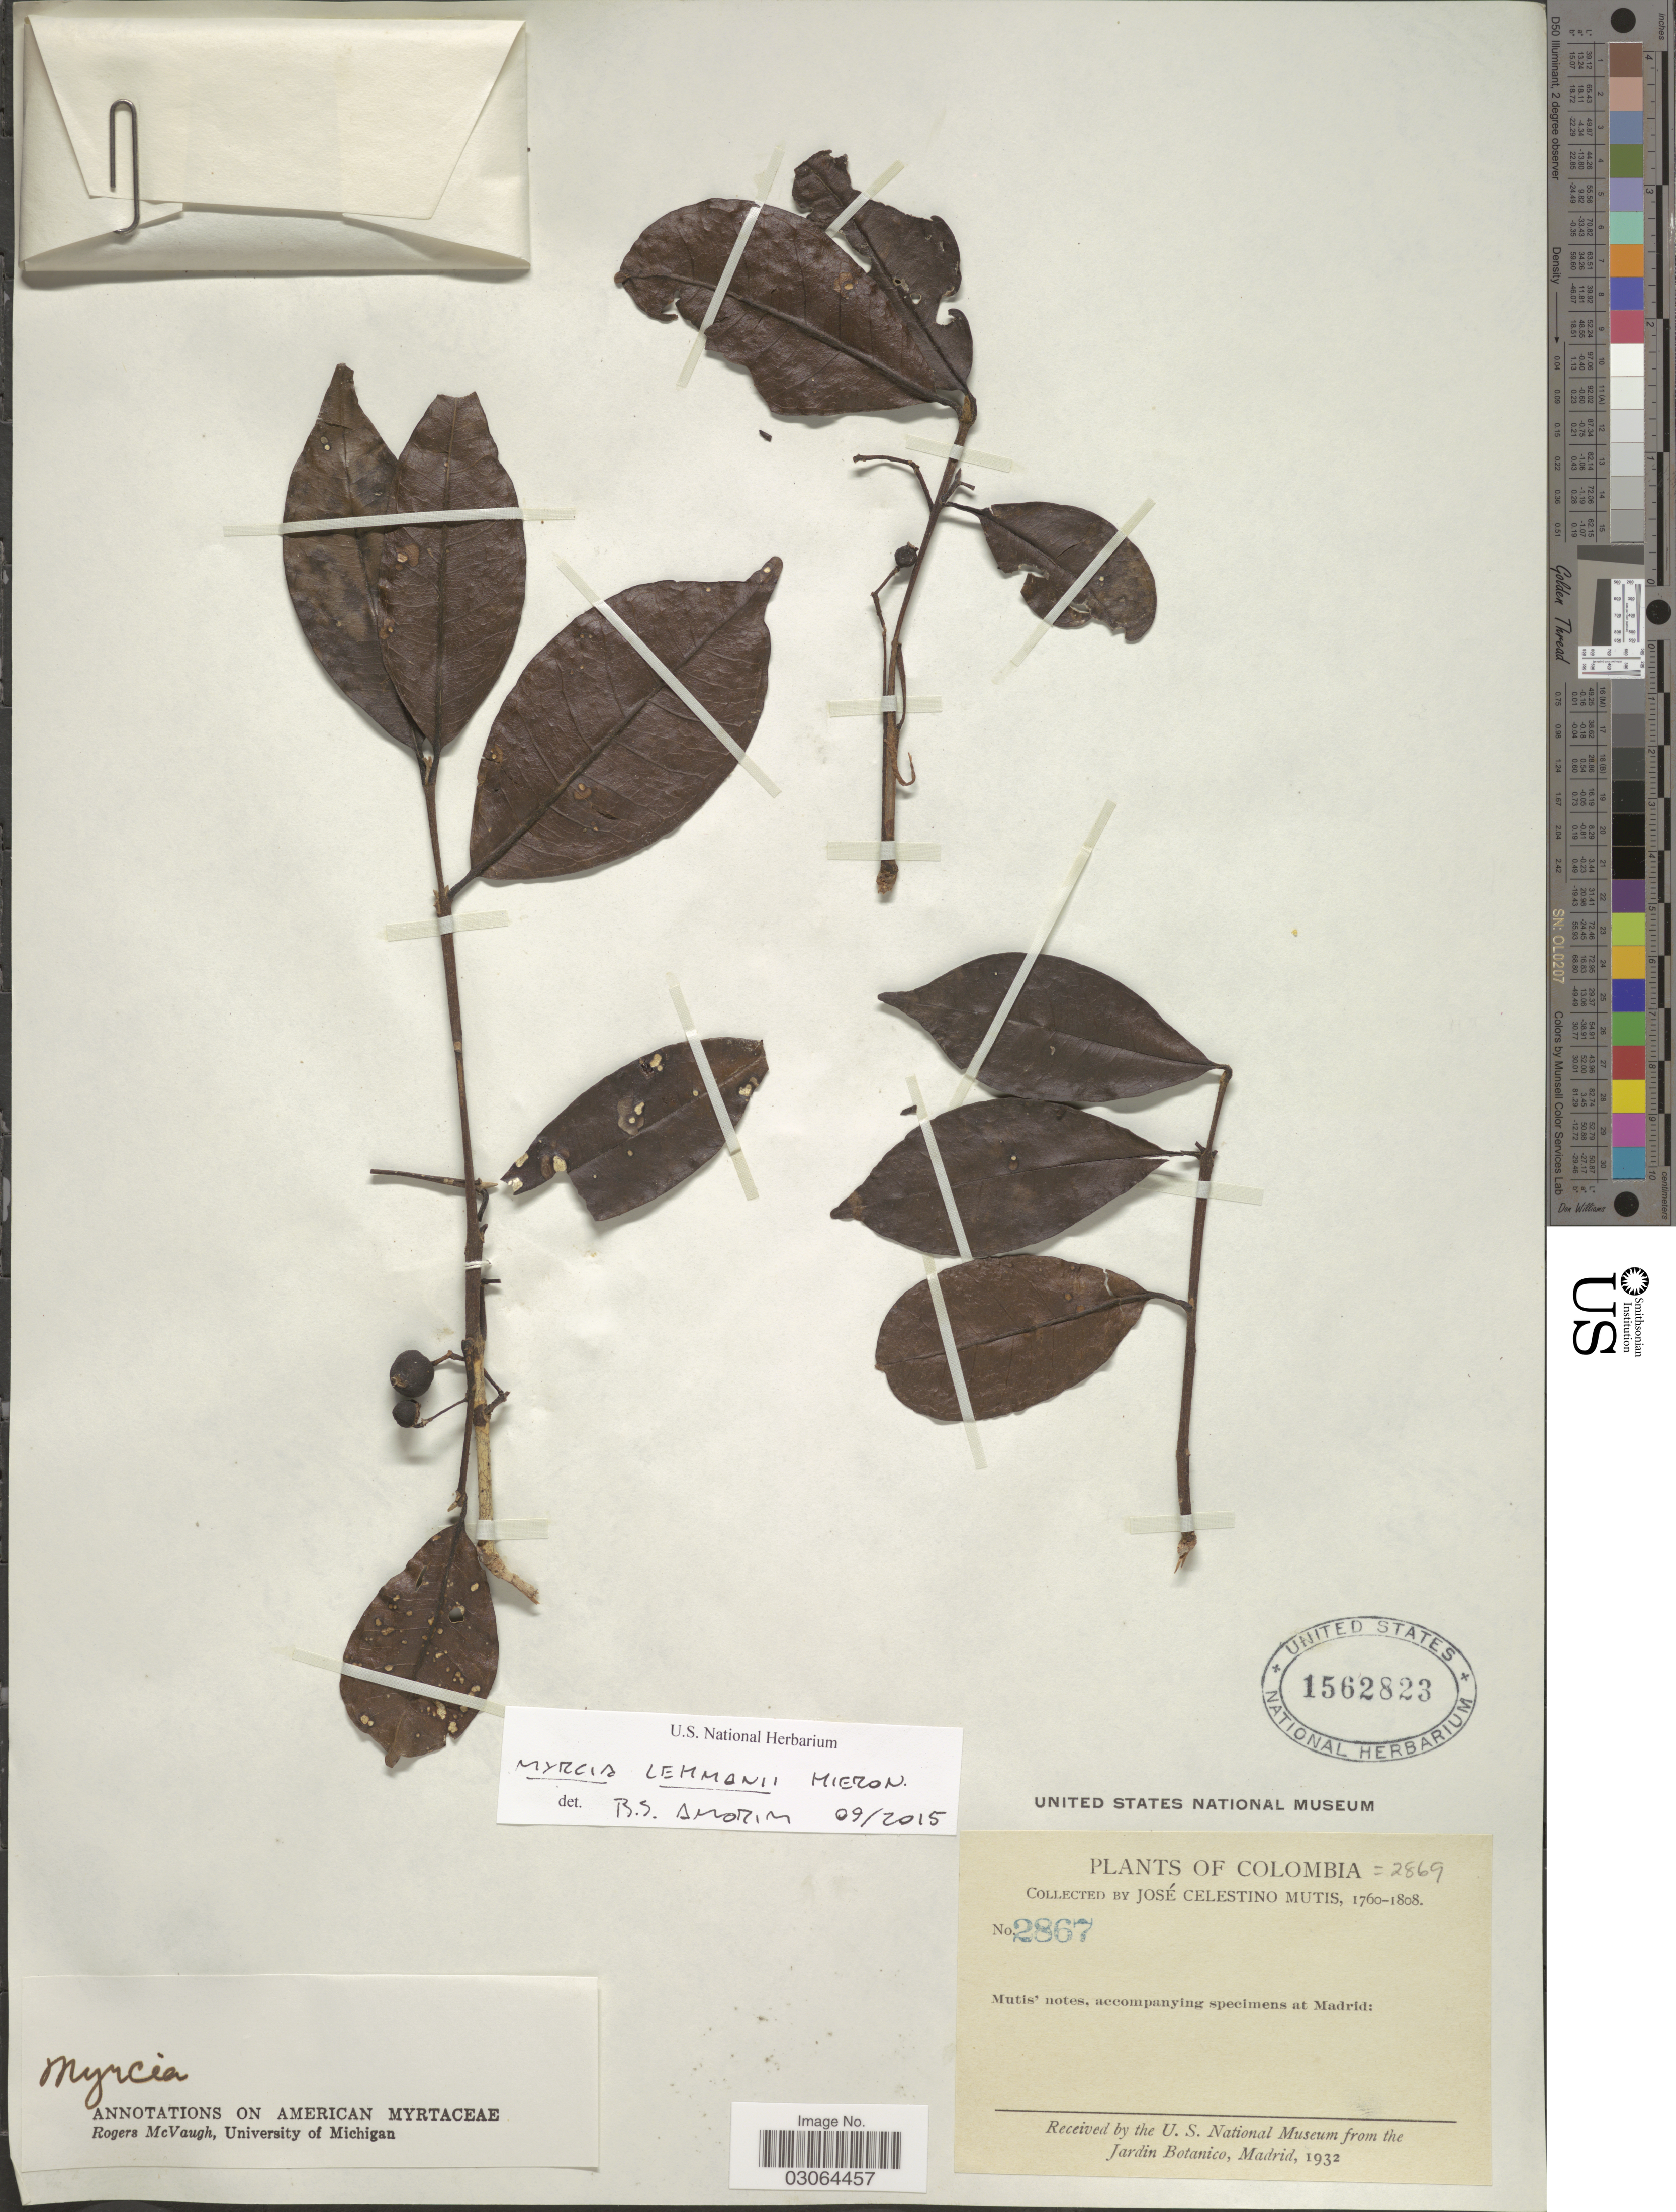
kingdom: Plantae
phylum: Tracheophyta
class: Magnoliopsida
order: Myrtales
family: Myrtaceae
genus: Myrcia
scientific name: Myrcia aliena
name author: McVaugh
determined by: Parra-O, Carlos A., Instituto de Ciencias Naturales - Universidad Nacional de Colombia (COLOMBIA)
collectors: J. C. B. Mutis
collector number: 2867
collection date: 1760/1808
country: Colombia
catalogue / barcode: US 1562823